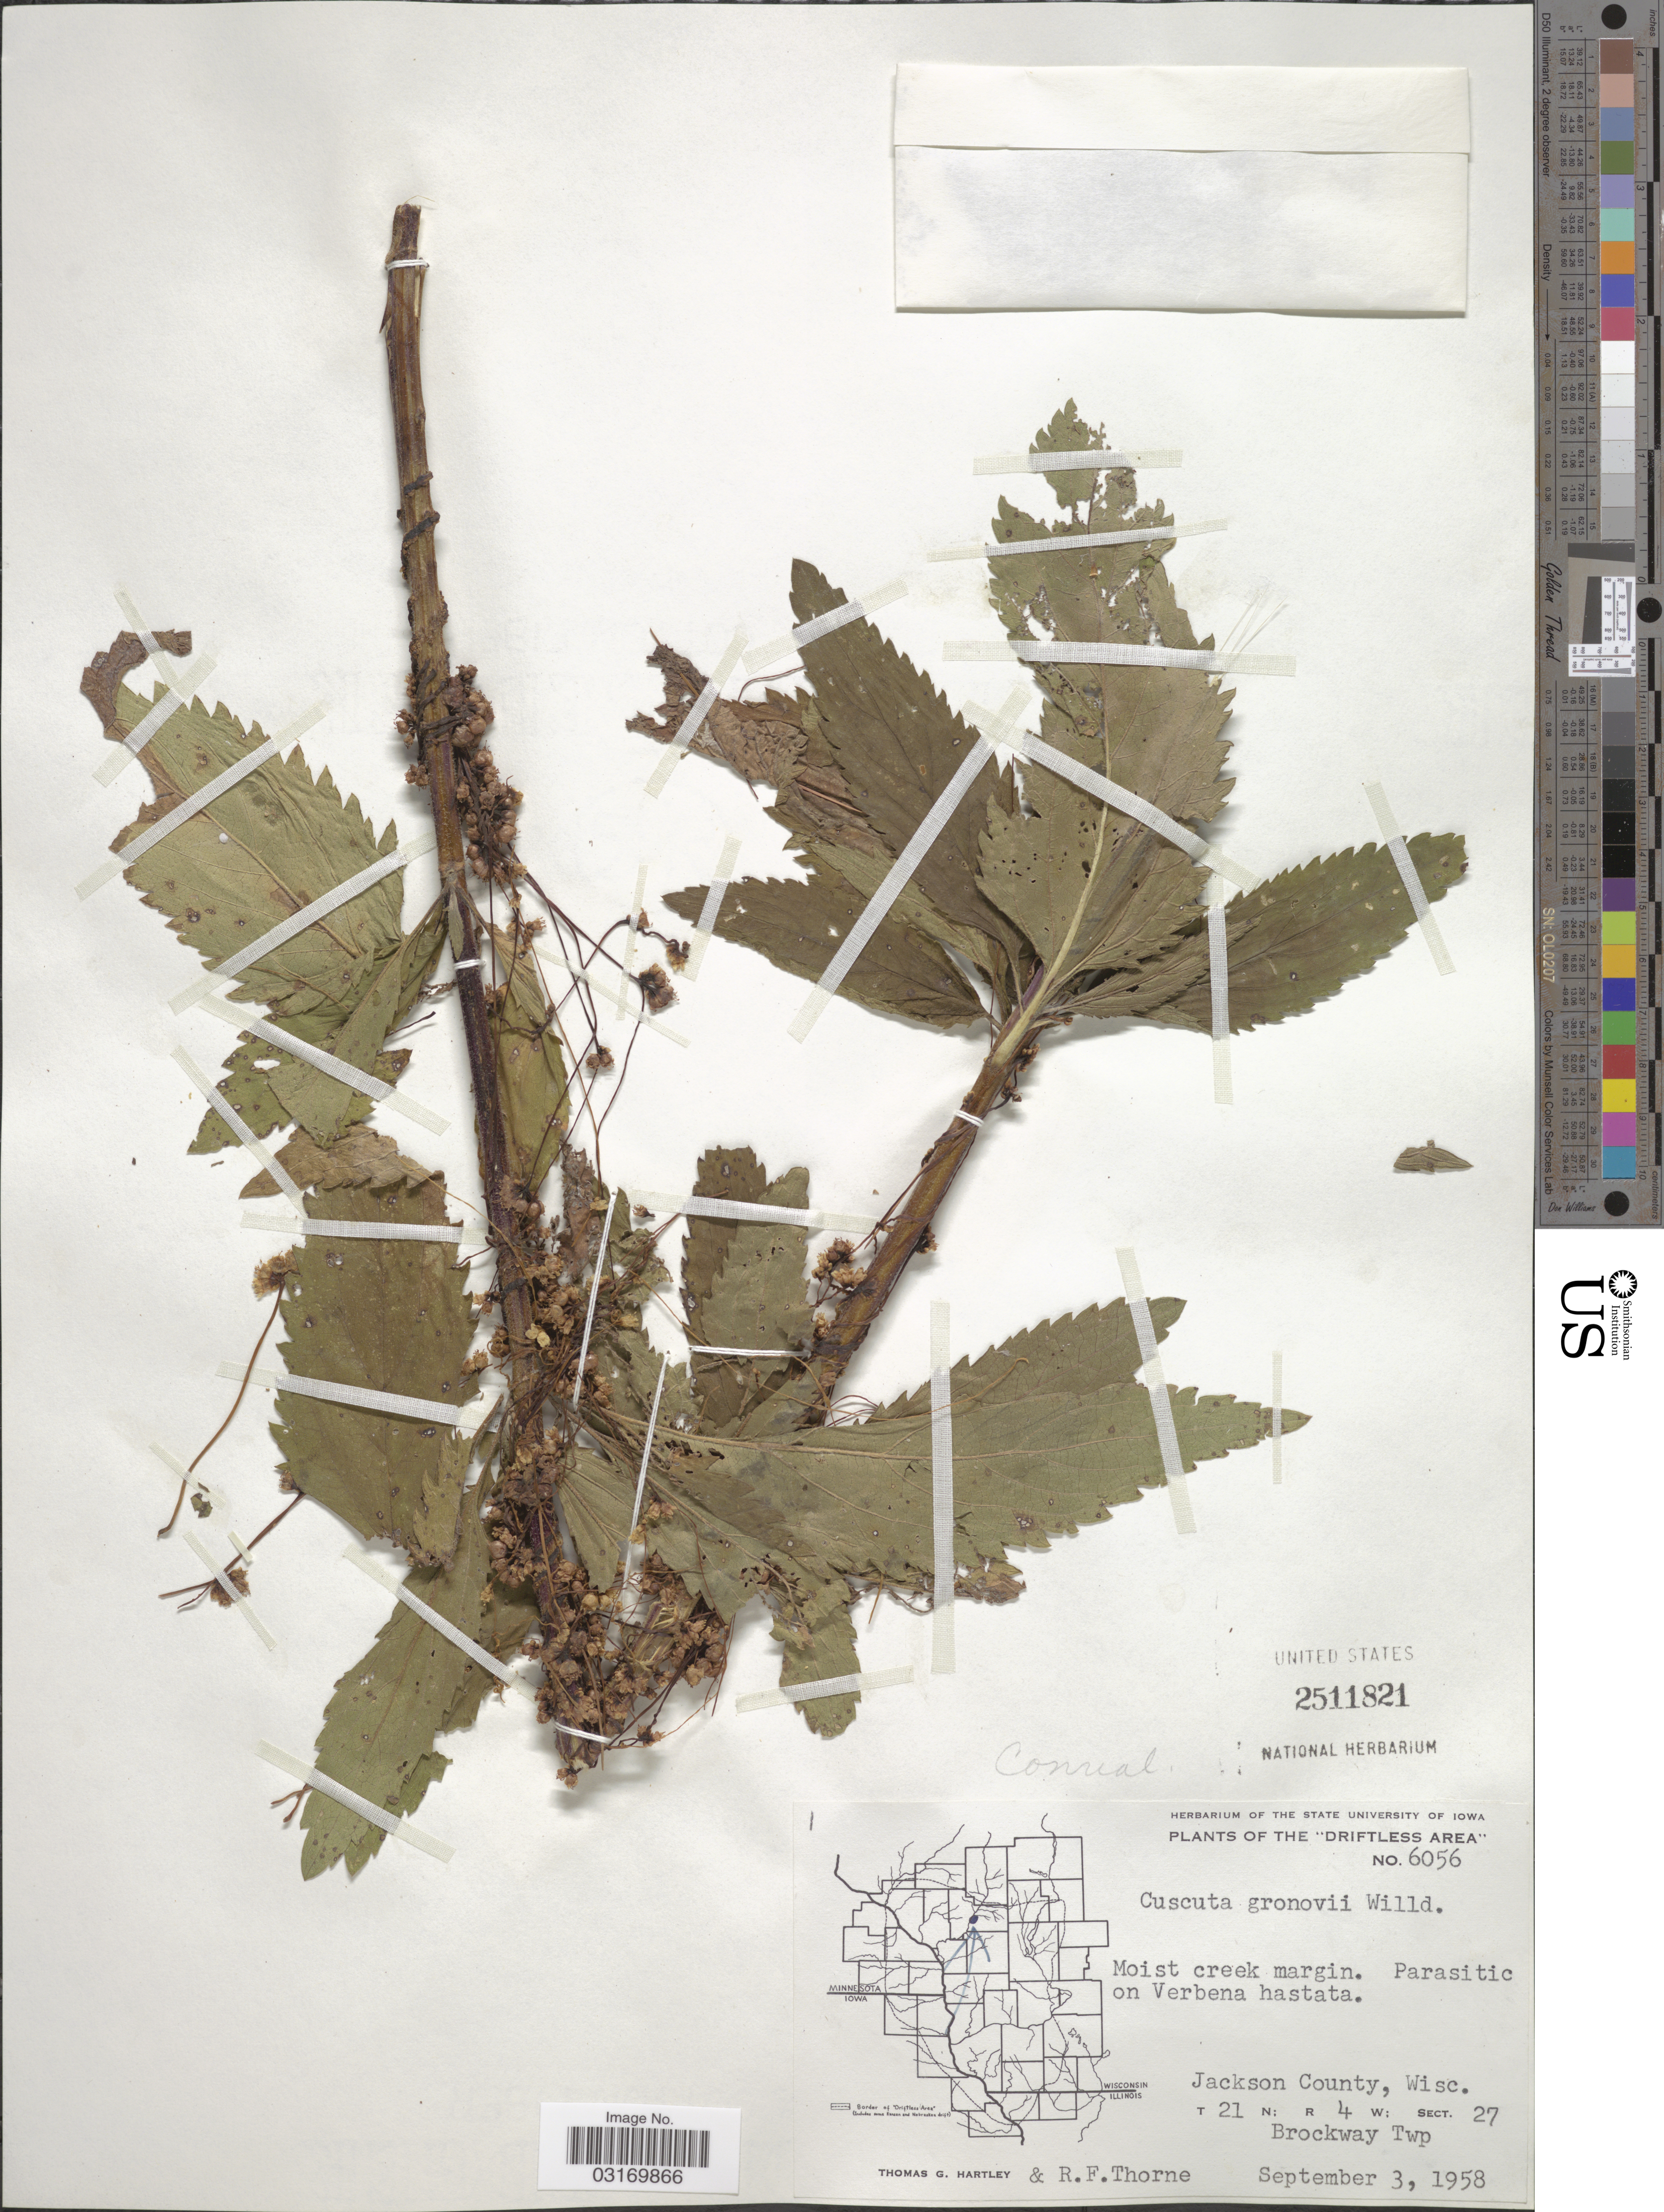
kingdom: Plantae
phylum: Tracheophyta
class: Magnoliopsida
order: Solanales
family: Convolvulaceae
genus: Cuscuta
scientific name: Cuscuta gronovii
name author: Willd. ex Schult.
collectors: T. G. Hartley & R. Thorne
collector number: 6056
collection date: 1958-09-03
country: United States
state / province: Wisconsin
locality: The "Driftless Area". Moist creek margin. Parasitic on Verbena hastata. Jackson County, Wisc. T 21 N: R 4 W: Sect. 27. Brockway Twp.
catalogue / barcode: US 2511821